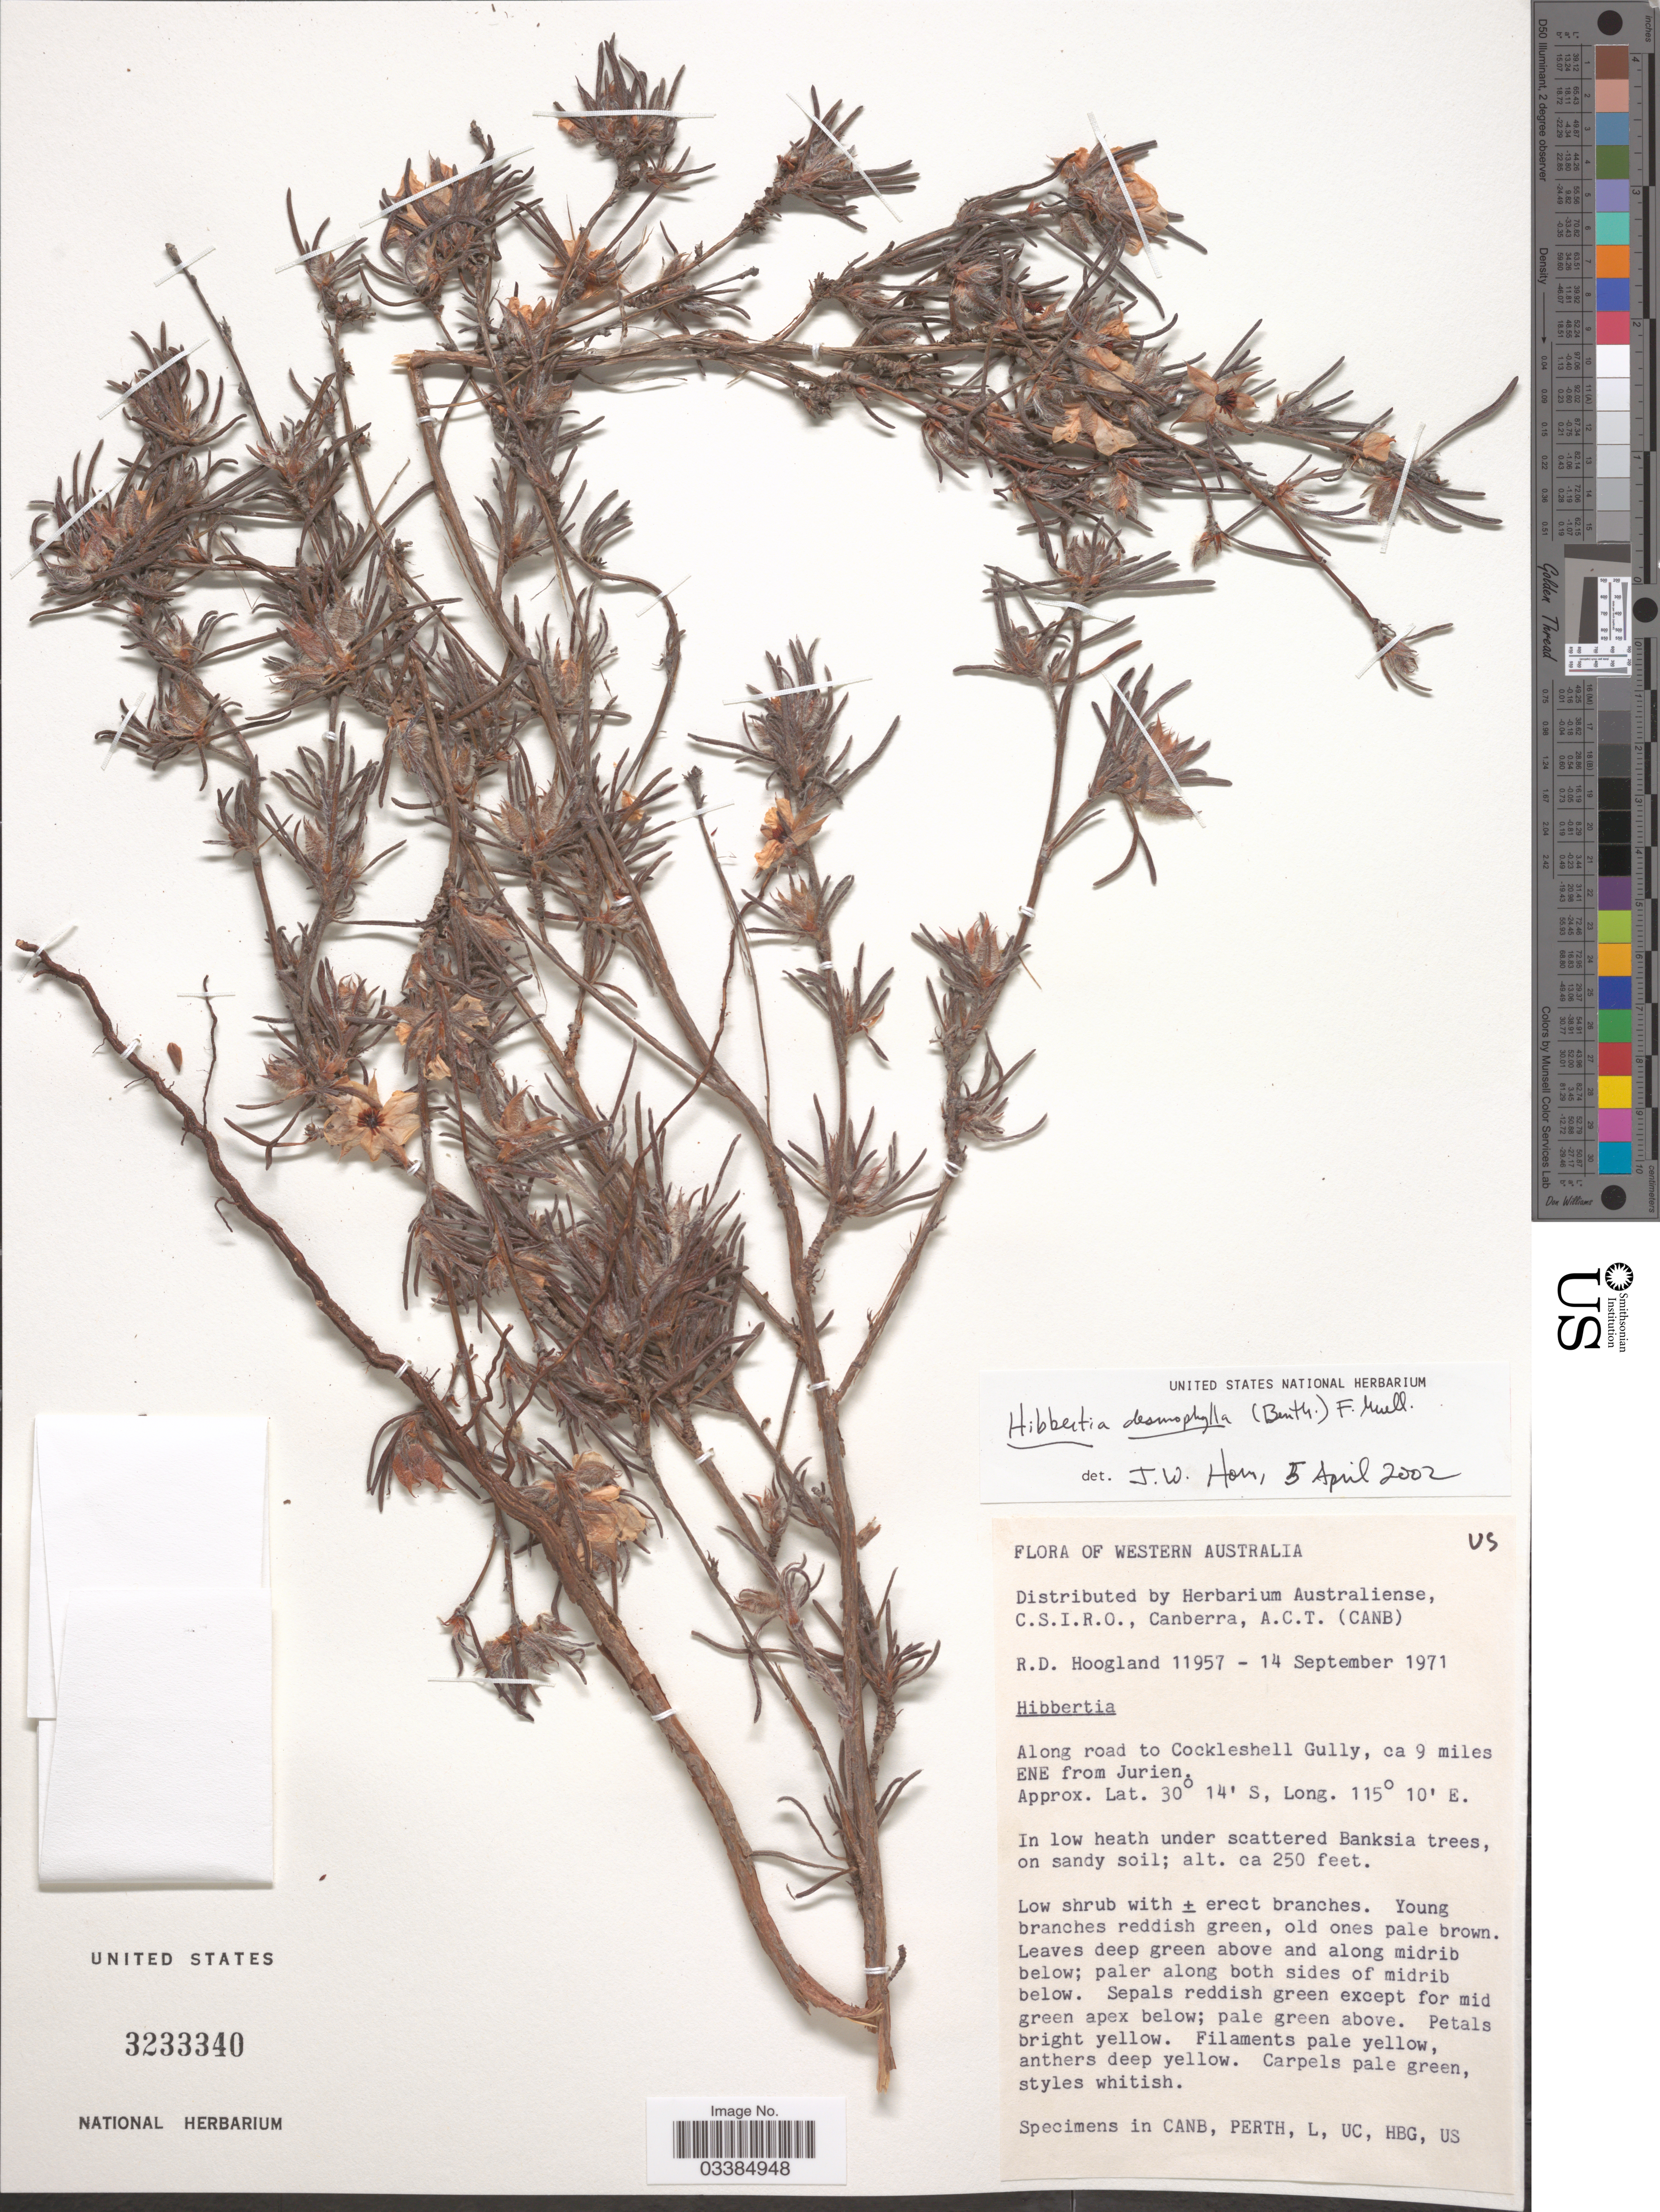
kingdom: Plantae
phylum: Tracheophyta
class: Magnoliopsida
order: Dilleniales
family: Dilleniaceae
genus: Hibbertia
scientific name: Hibbertia desmophylla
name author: F. Muell.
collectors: R. D. Hoogland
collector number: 11957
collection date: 1971-09-14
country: Australia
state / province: Western Australia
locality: Along road to Cockleshell Gully, ca 9 miles ENE from Jurien.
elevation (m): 76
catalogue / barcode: US 3233340